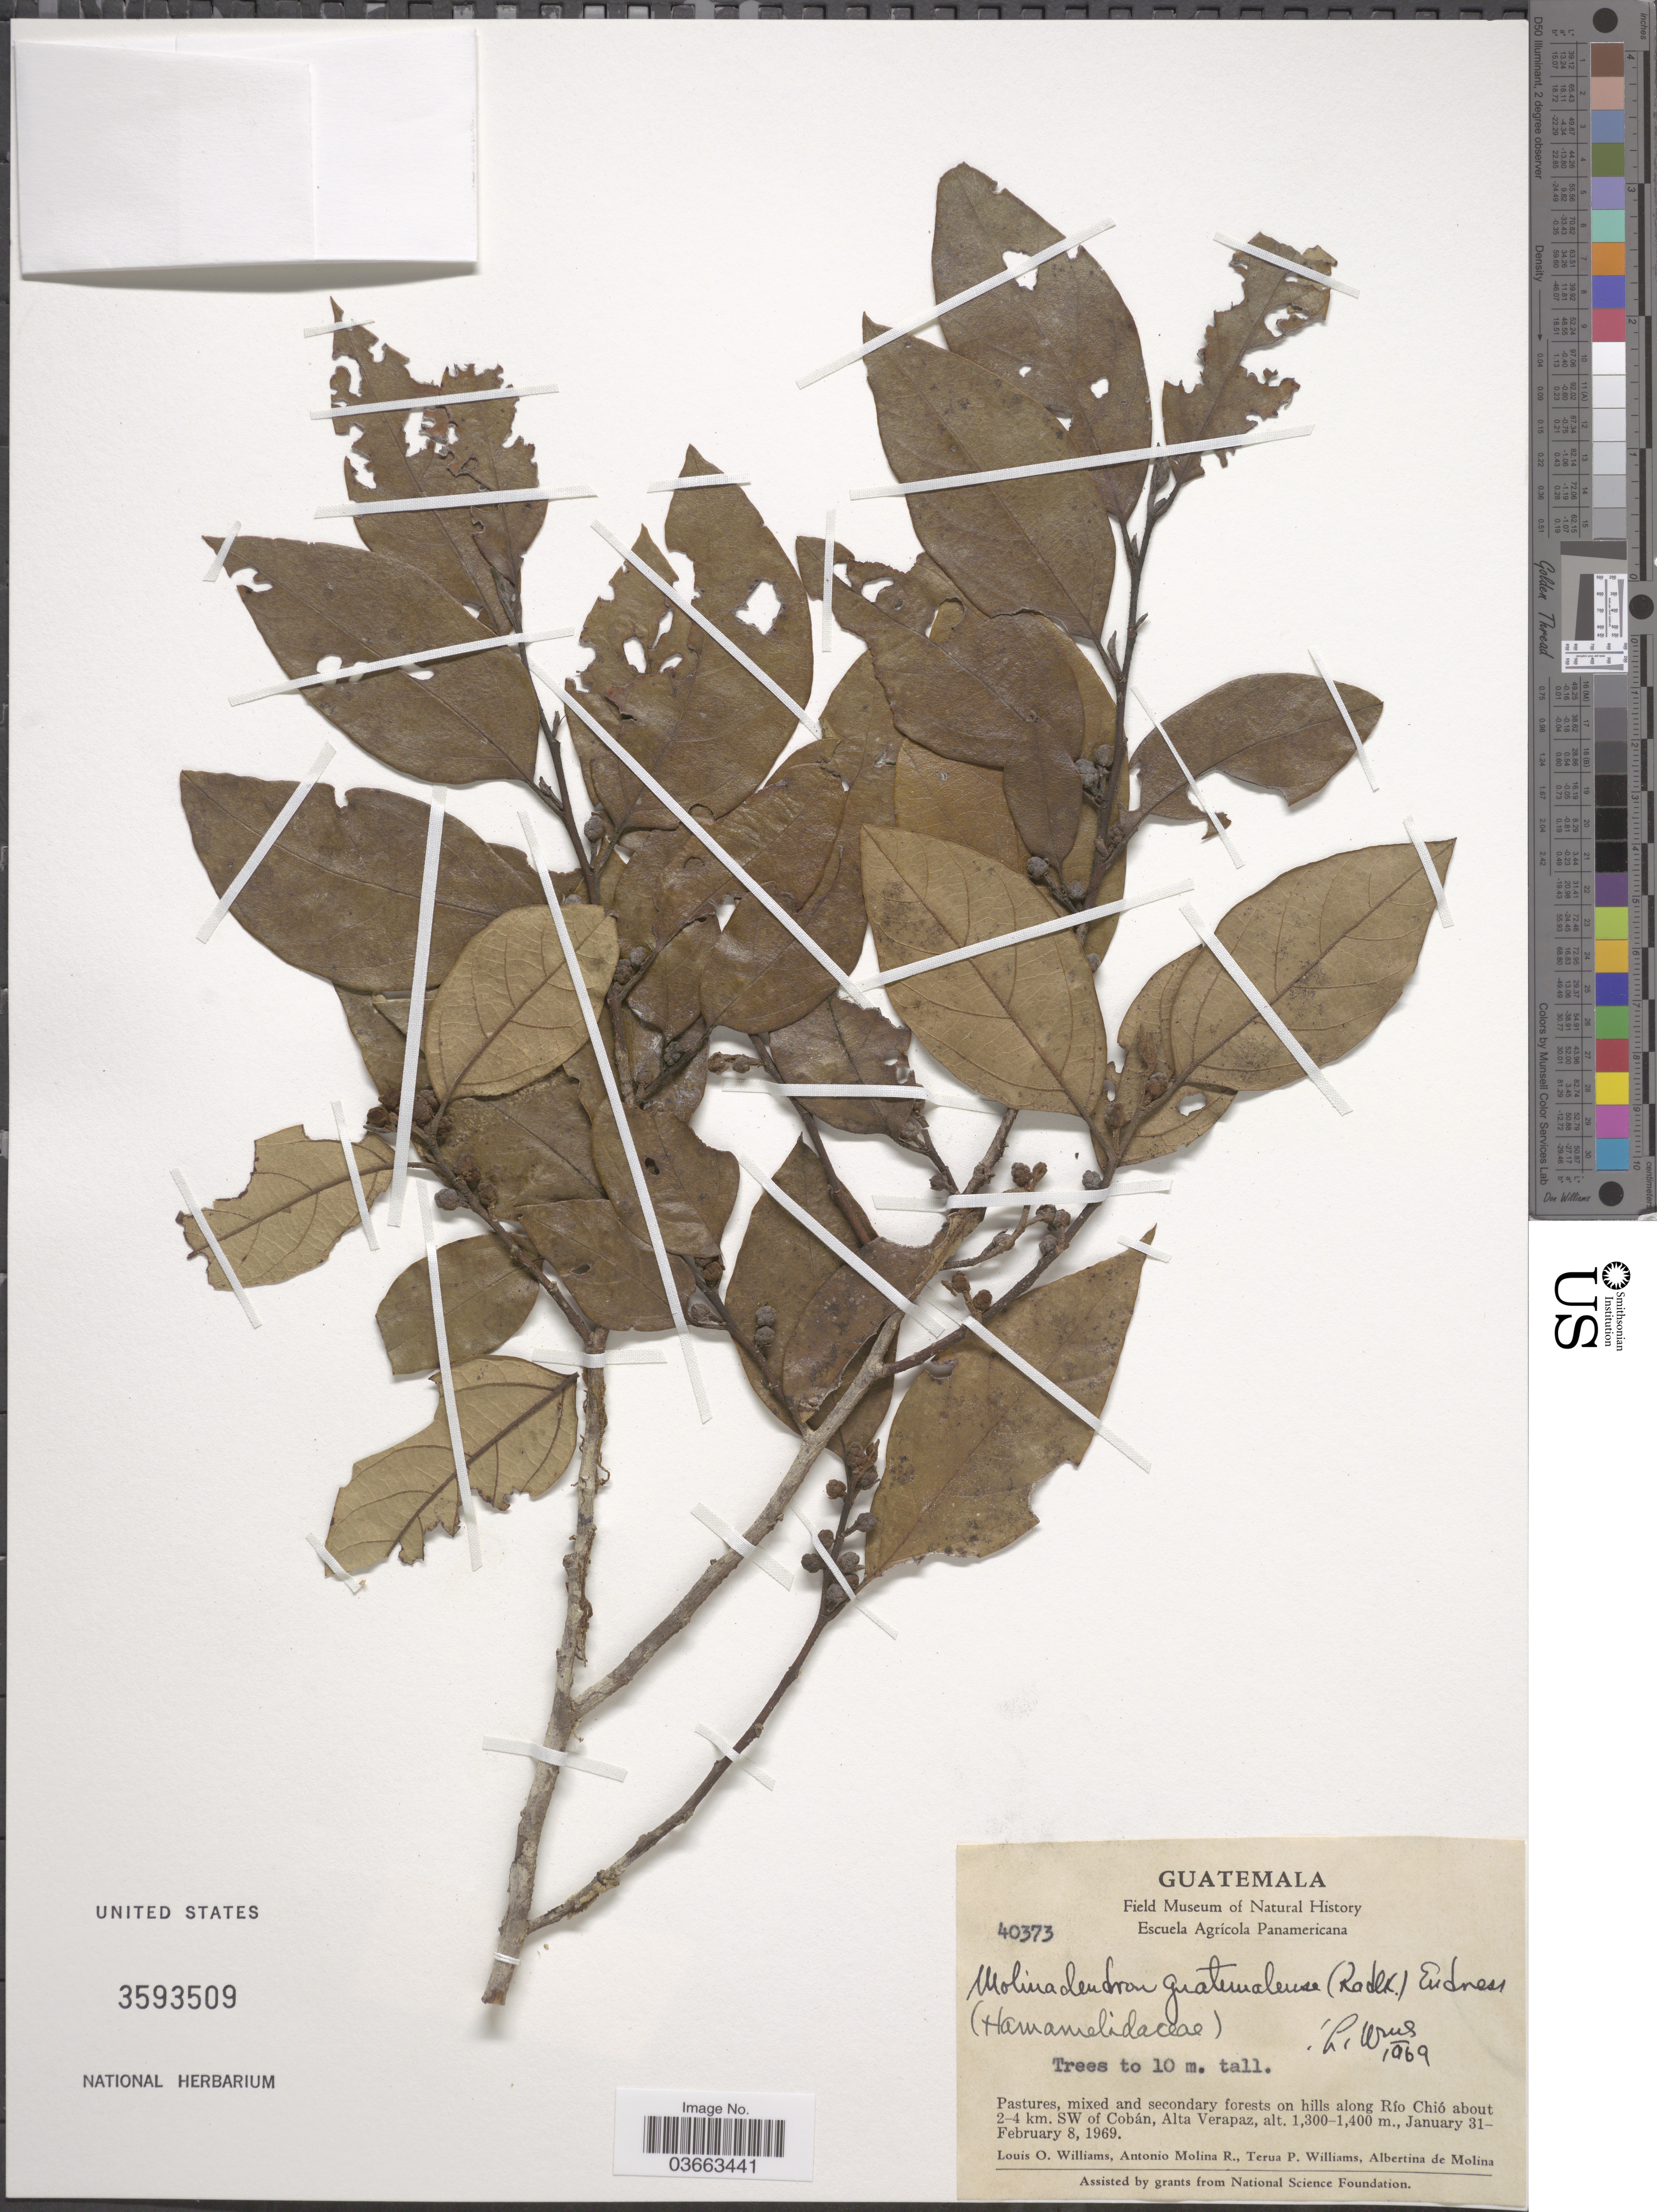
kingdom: Plantae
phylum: Tracheophyta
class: Magnoliopsida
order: Saxifragales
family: Hamamelidaceae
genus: Molinadendron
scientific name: Molinadendron guatemalense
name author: (Harms)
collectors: L. O. Williams, A. Molina R., T. Williams & A. R. Molina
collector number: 40373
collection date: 1969-01-31/1969-02-08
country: Guatemala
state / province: Alta Verapaz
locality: Along Río Chió about 2-4 km. SW of Cobán.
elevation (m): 1300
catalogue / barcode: US 3593509